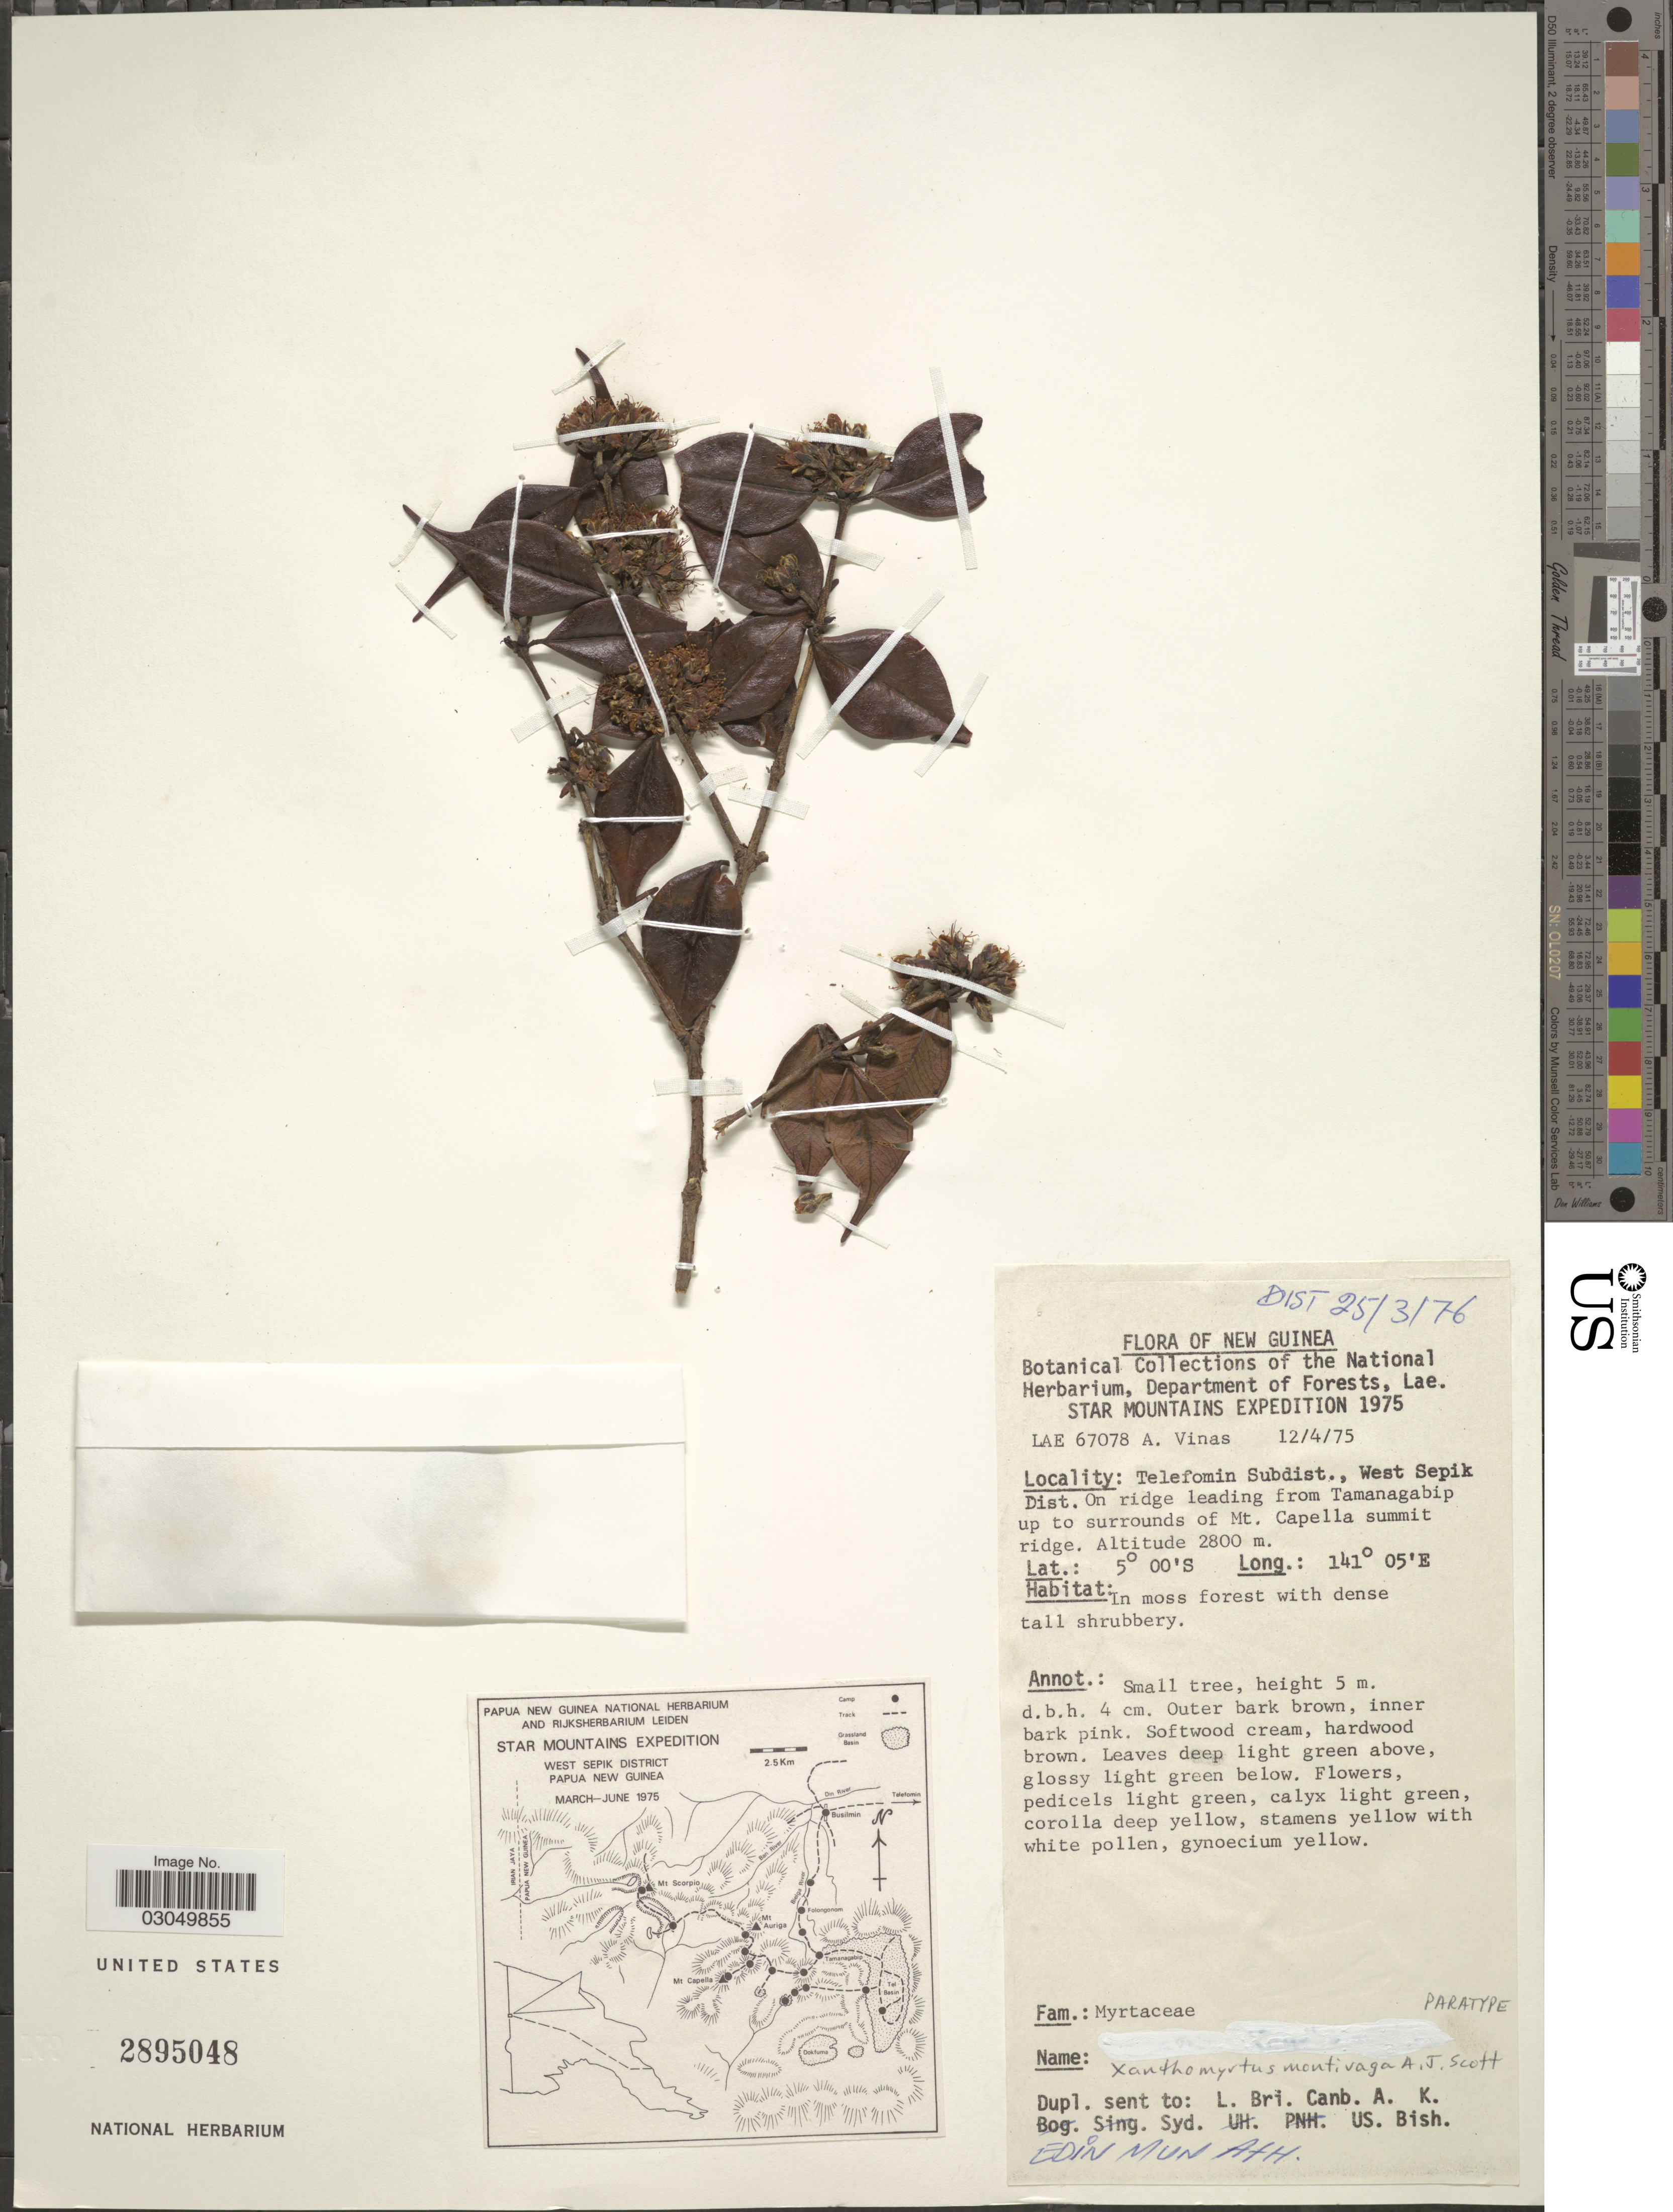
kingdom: Plantae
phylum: Tracheophyta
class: Magnoliopsida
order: Myrtales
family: Myrtaceae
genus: Xanthomyrtus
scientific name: Xanthomyrtus montivaga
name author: A.J. Scott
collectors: A. Vinas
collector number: LAE 67078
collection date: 1975-04-12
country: Papua New Guinea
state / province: Sandaun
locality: New Guinea. Star Mountains. Telefomin Subdist., West Sepik Dist. On ridge leading from Tamanagabip up to surrounds of Mt. Capella summit ridge.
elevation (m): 2800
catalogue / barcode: US 2895048